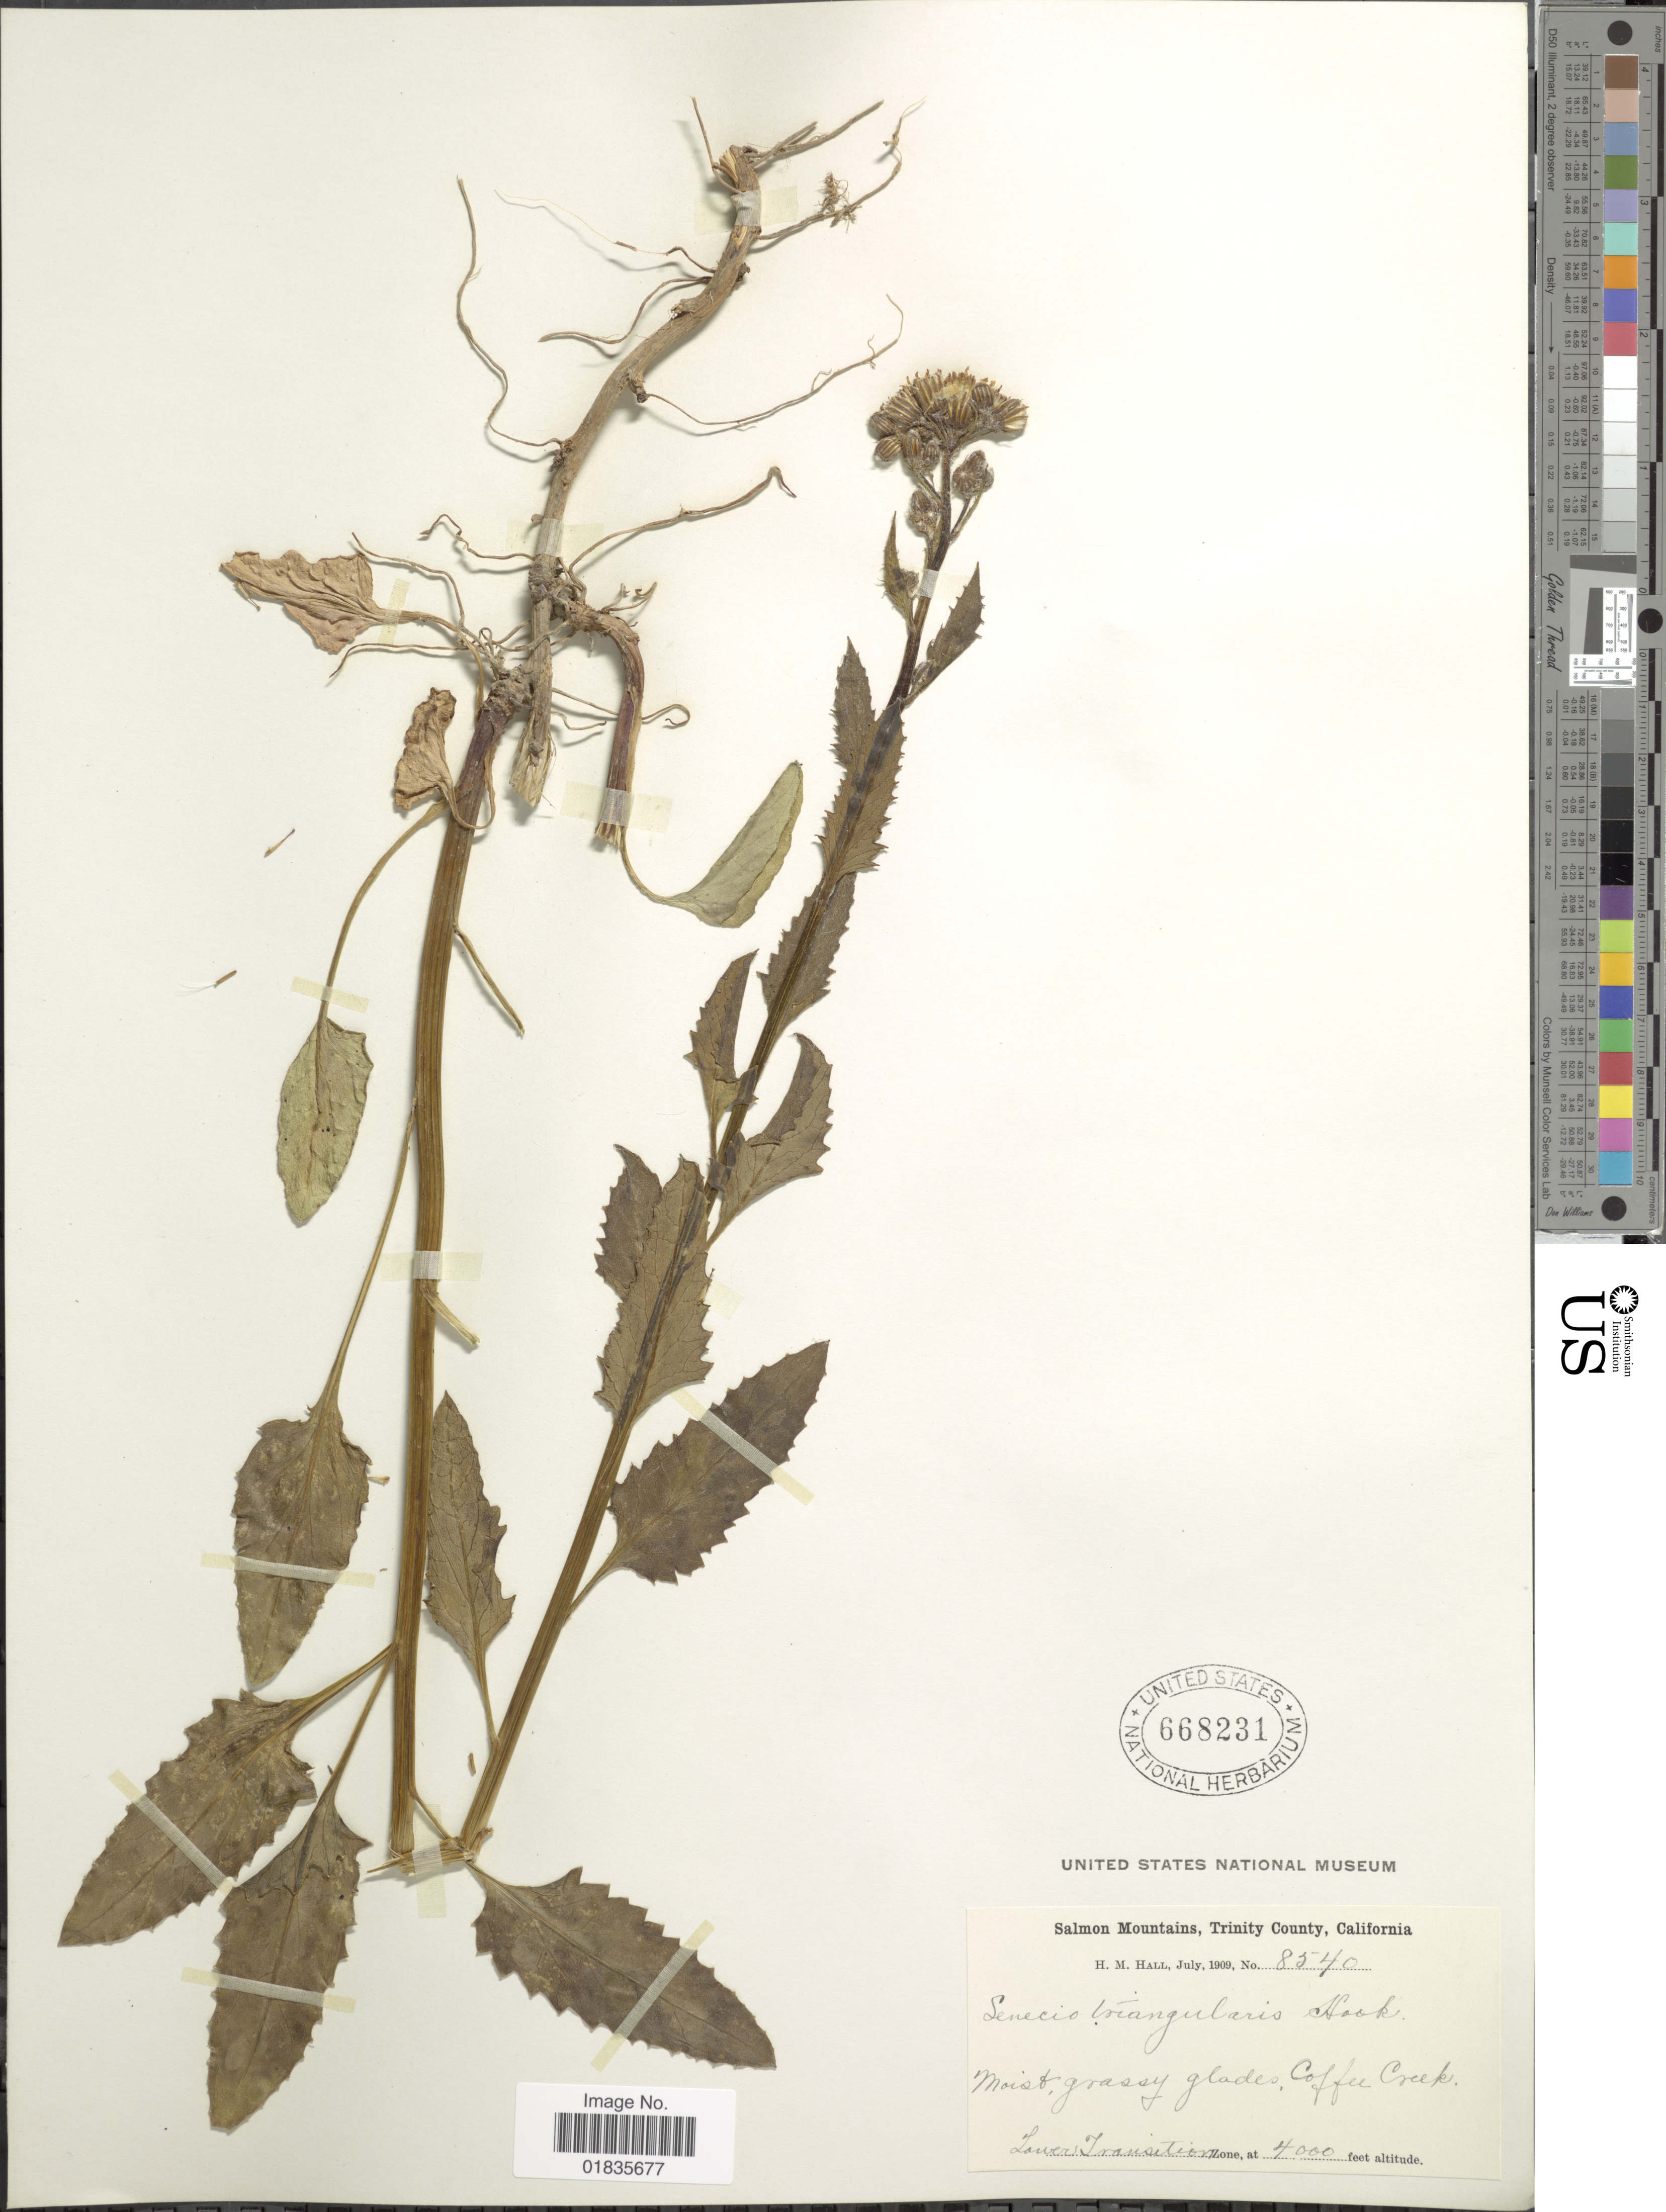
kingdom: Plantae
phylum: Tracheophyta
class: Magnoliopsida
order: Asterales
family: Asteraceae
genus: Senecio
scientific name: Senecio triangularis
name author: Hook.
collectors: H. M. Hall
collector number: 8540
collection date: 1909-07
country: United States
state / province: California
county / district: Trinity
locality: Salmon Mountains, Trinity County, moist, grassy glades, Coffee Creek, Lower Transition Zone.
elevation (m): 1219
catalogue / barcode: US 668231